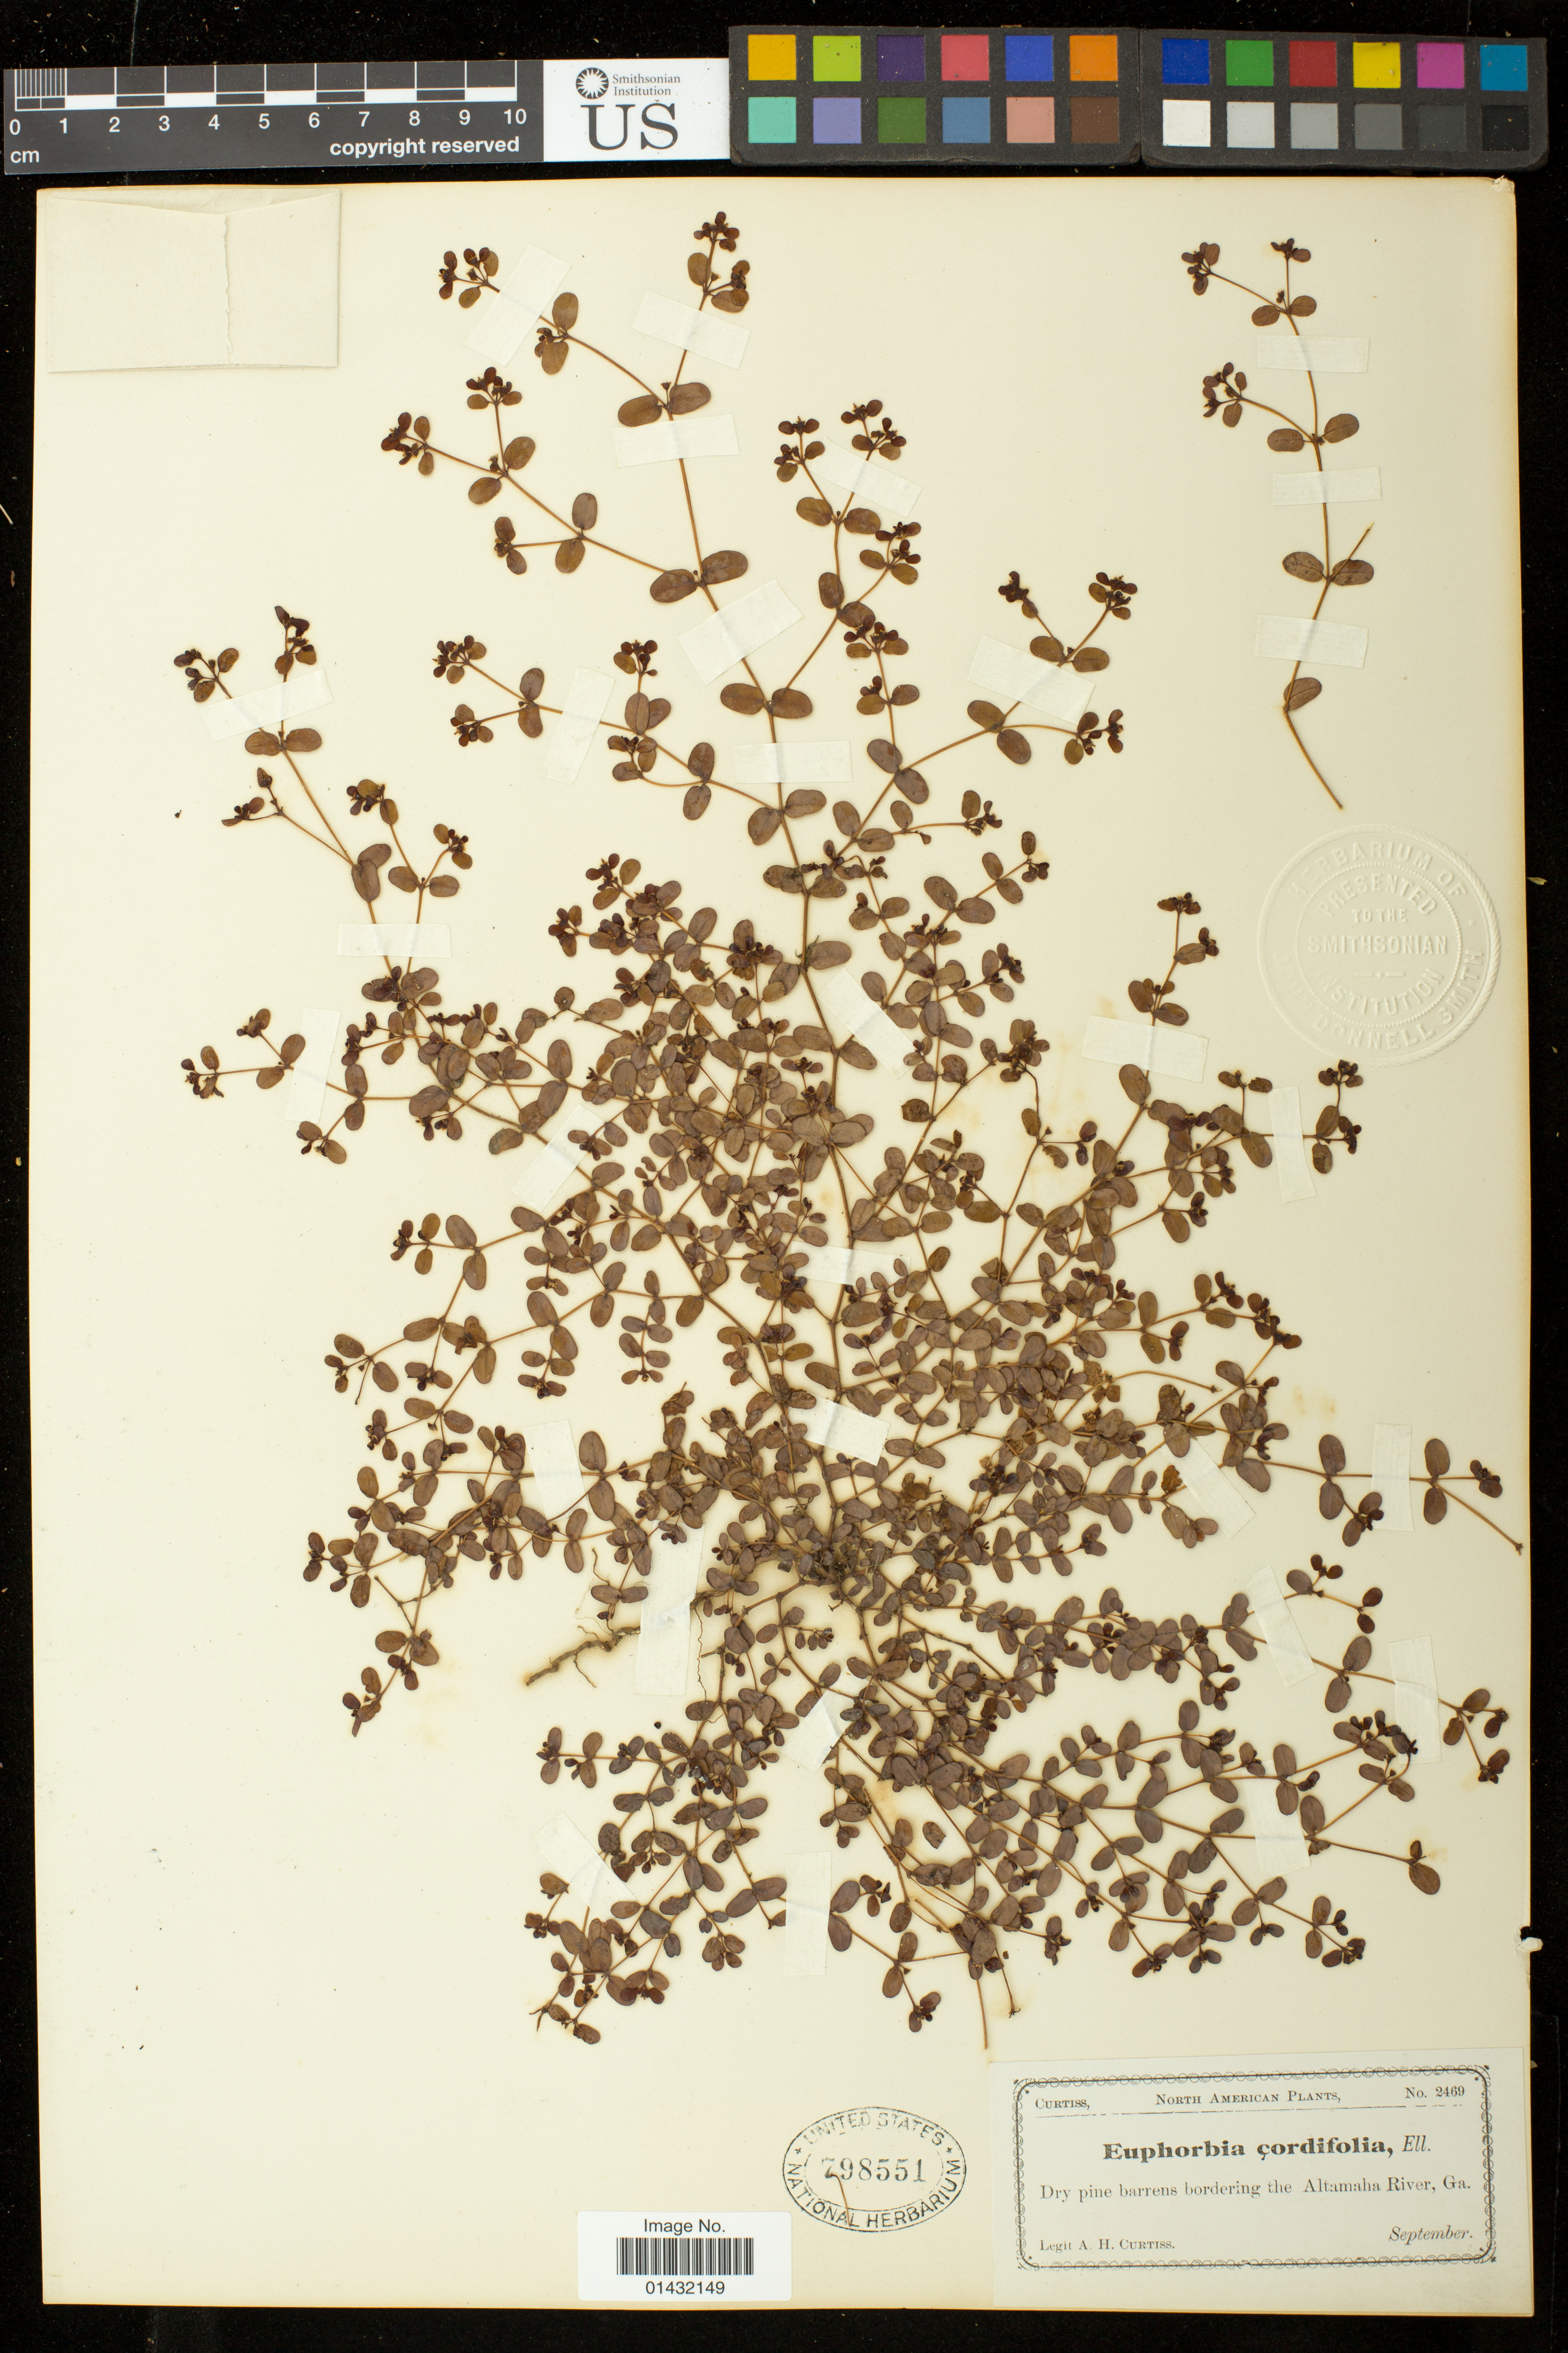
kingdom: Plantae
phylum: Tracheophyta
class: Magnoliopsida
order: Malpighiales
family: Euphorbiaceae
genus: Euphorbia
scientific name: Euphorbia cordifolia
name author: C.A. Mey. & Boiss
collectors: A. H. Curtiss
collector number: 2469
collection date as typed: September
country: United States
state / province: Georgia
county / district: McIntosh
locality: Dry pine barrens bordering the Altamaha River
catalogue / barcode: US 798551